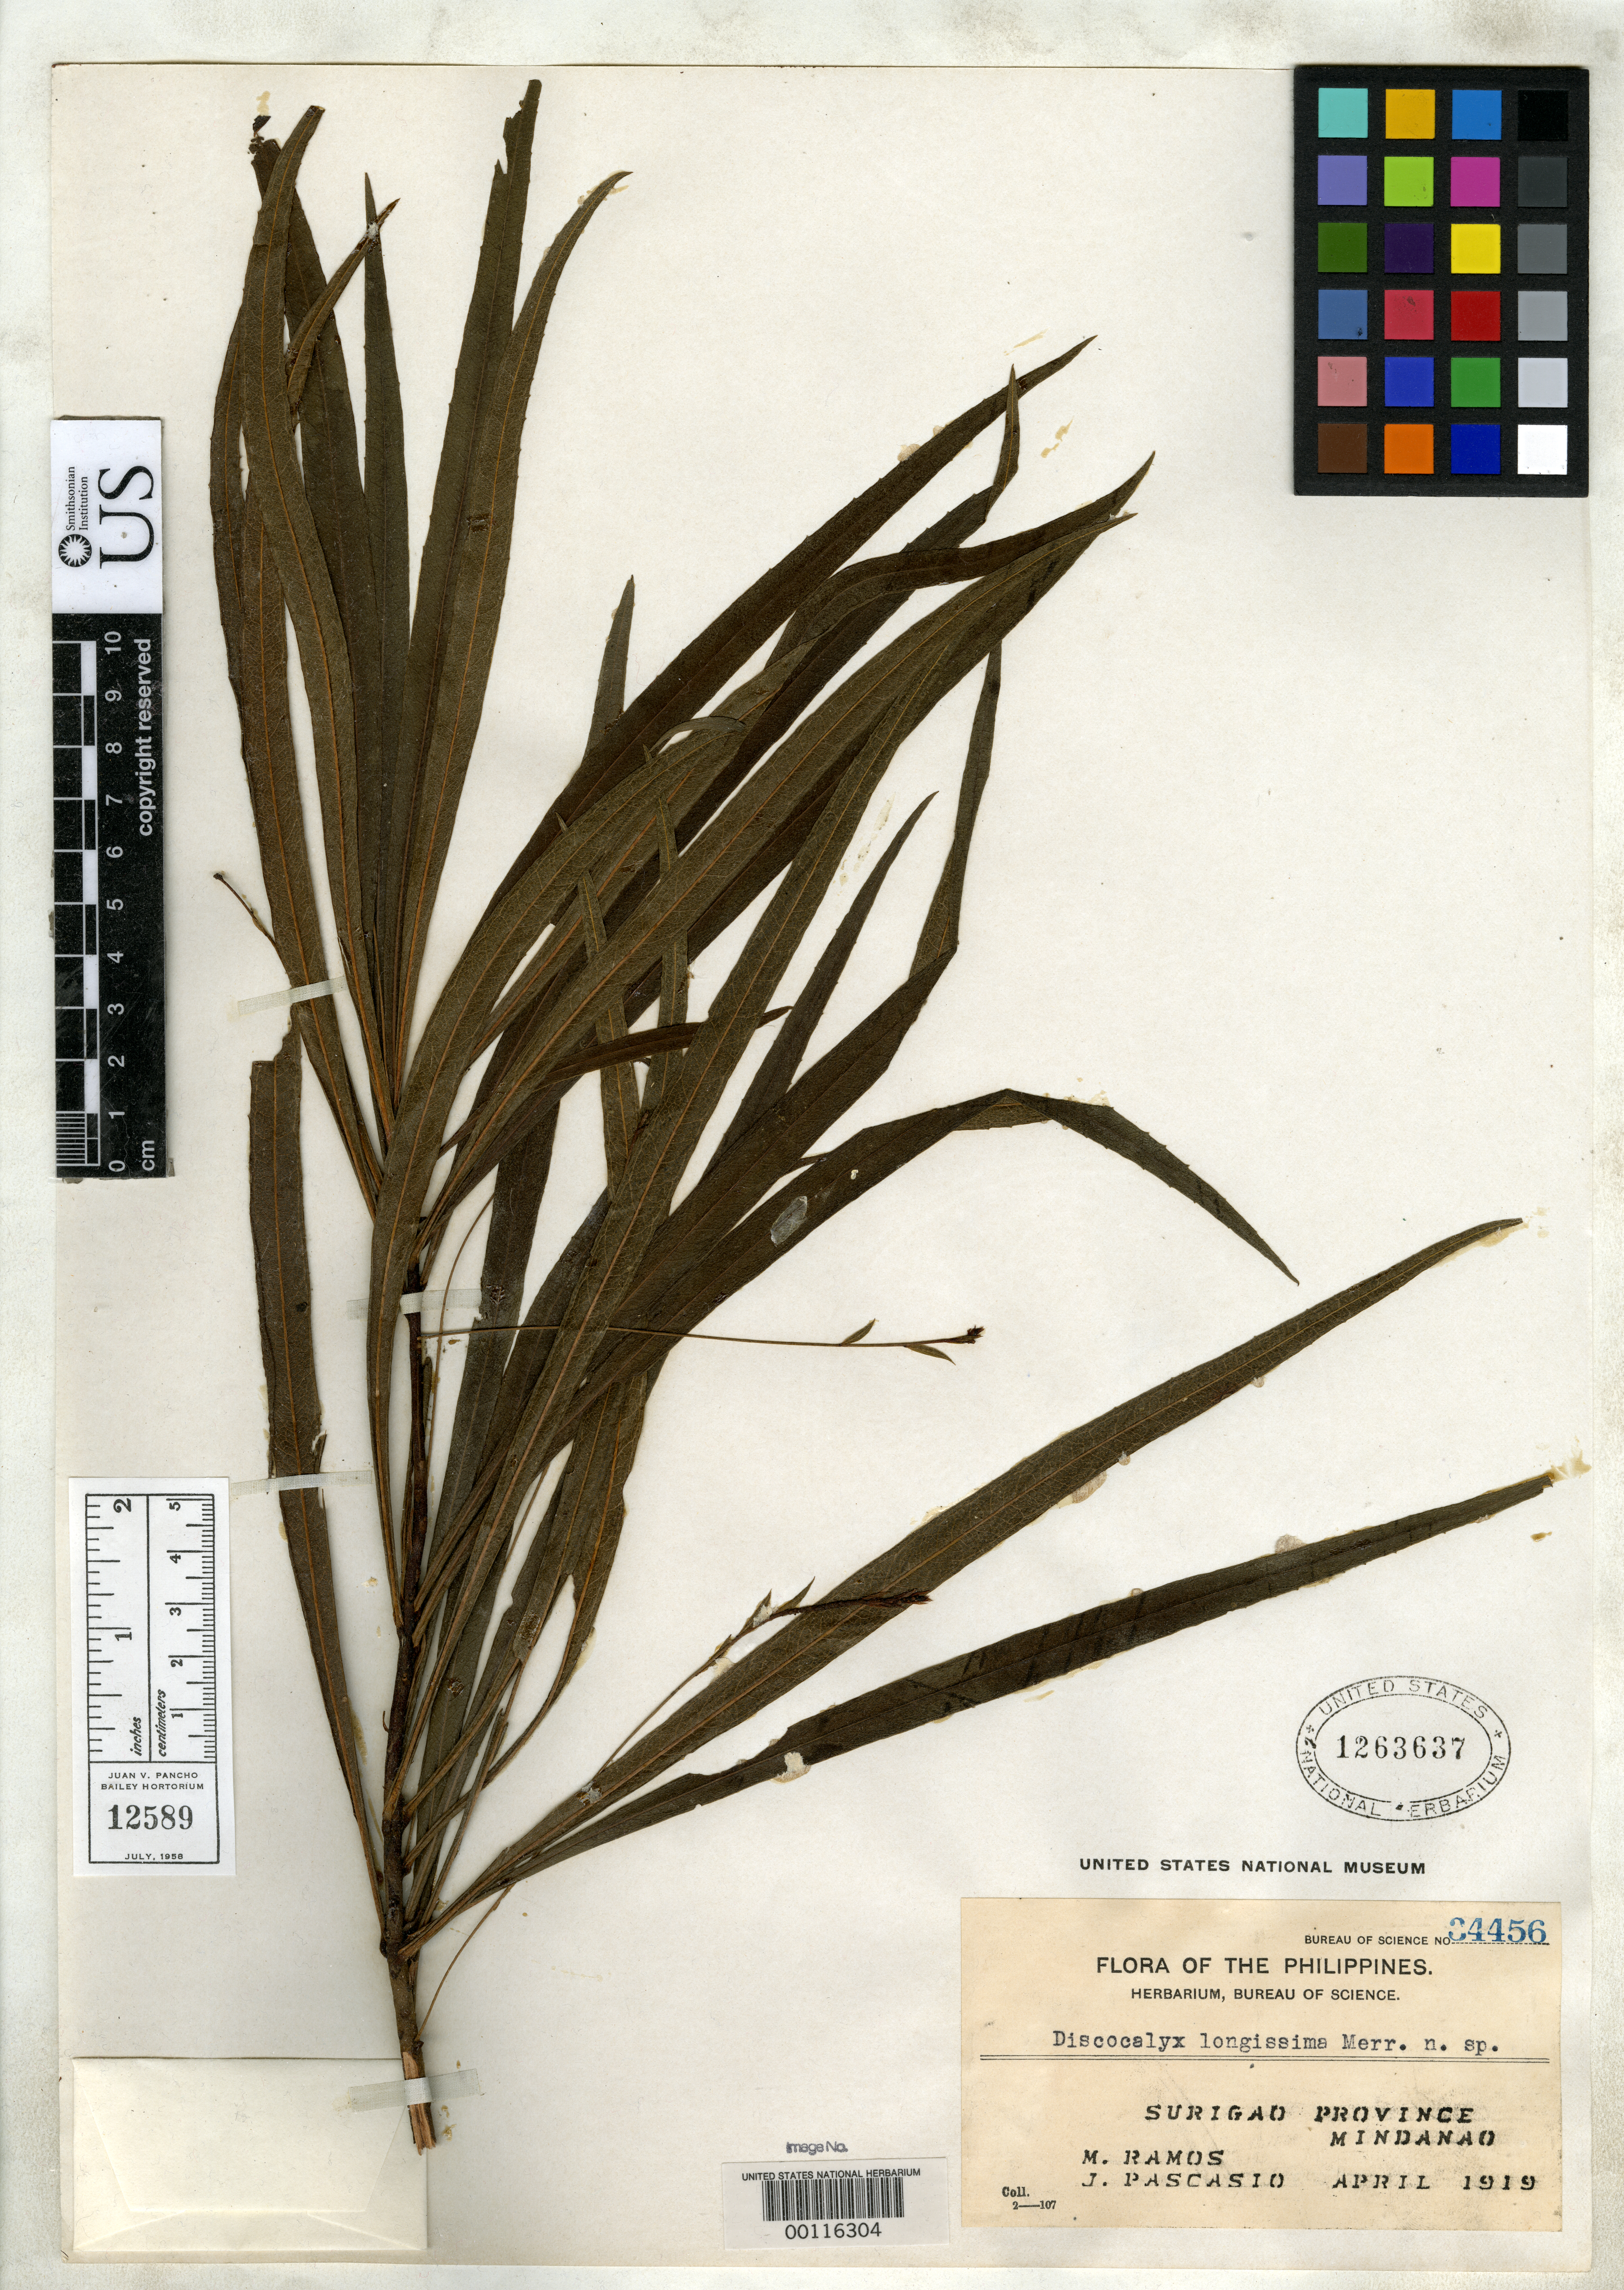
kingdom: Plantae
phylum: Tracheophyta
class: Magnoliopsida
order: Ericales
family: Primulaceae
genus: Discocalyx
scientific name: Discocalyx longissima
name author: Merr.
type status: Isotype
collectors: M. Ramos & J. Pascasio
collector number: Bur. Sci. 34456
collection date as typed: Apr 1919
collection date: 1919-04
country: Philippines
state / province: Caraga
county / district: Surigao del Norte / Surigao del Sur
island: Mindanao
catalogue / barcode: US 1263637